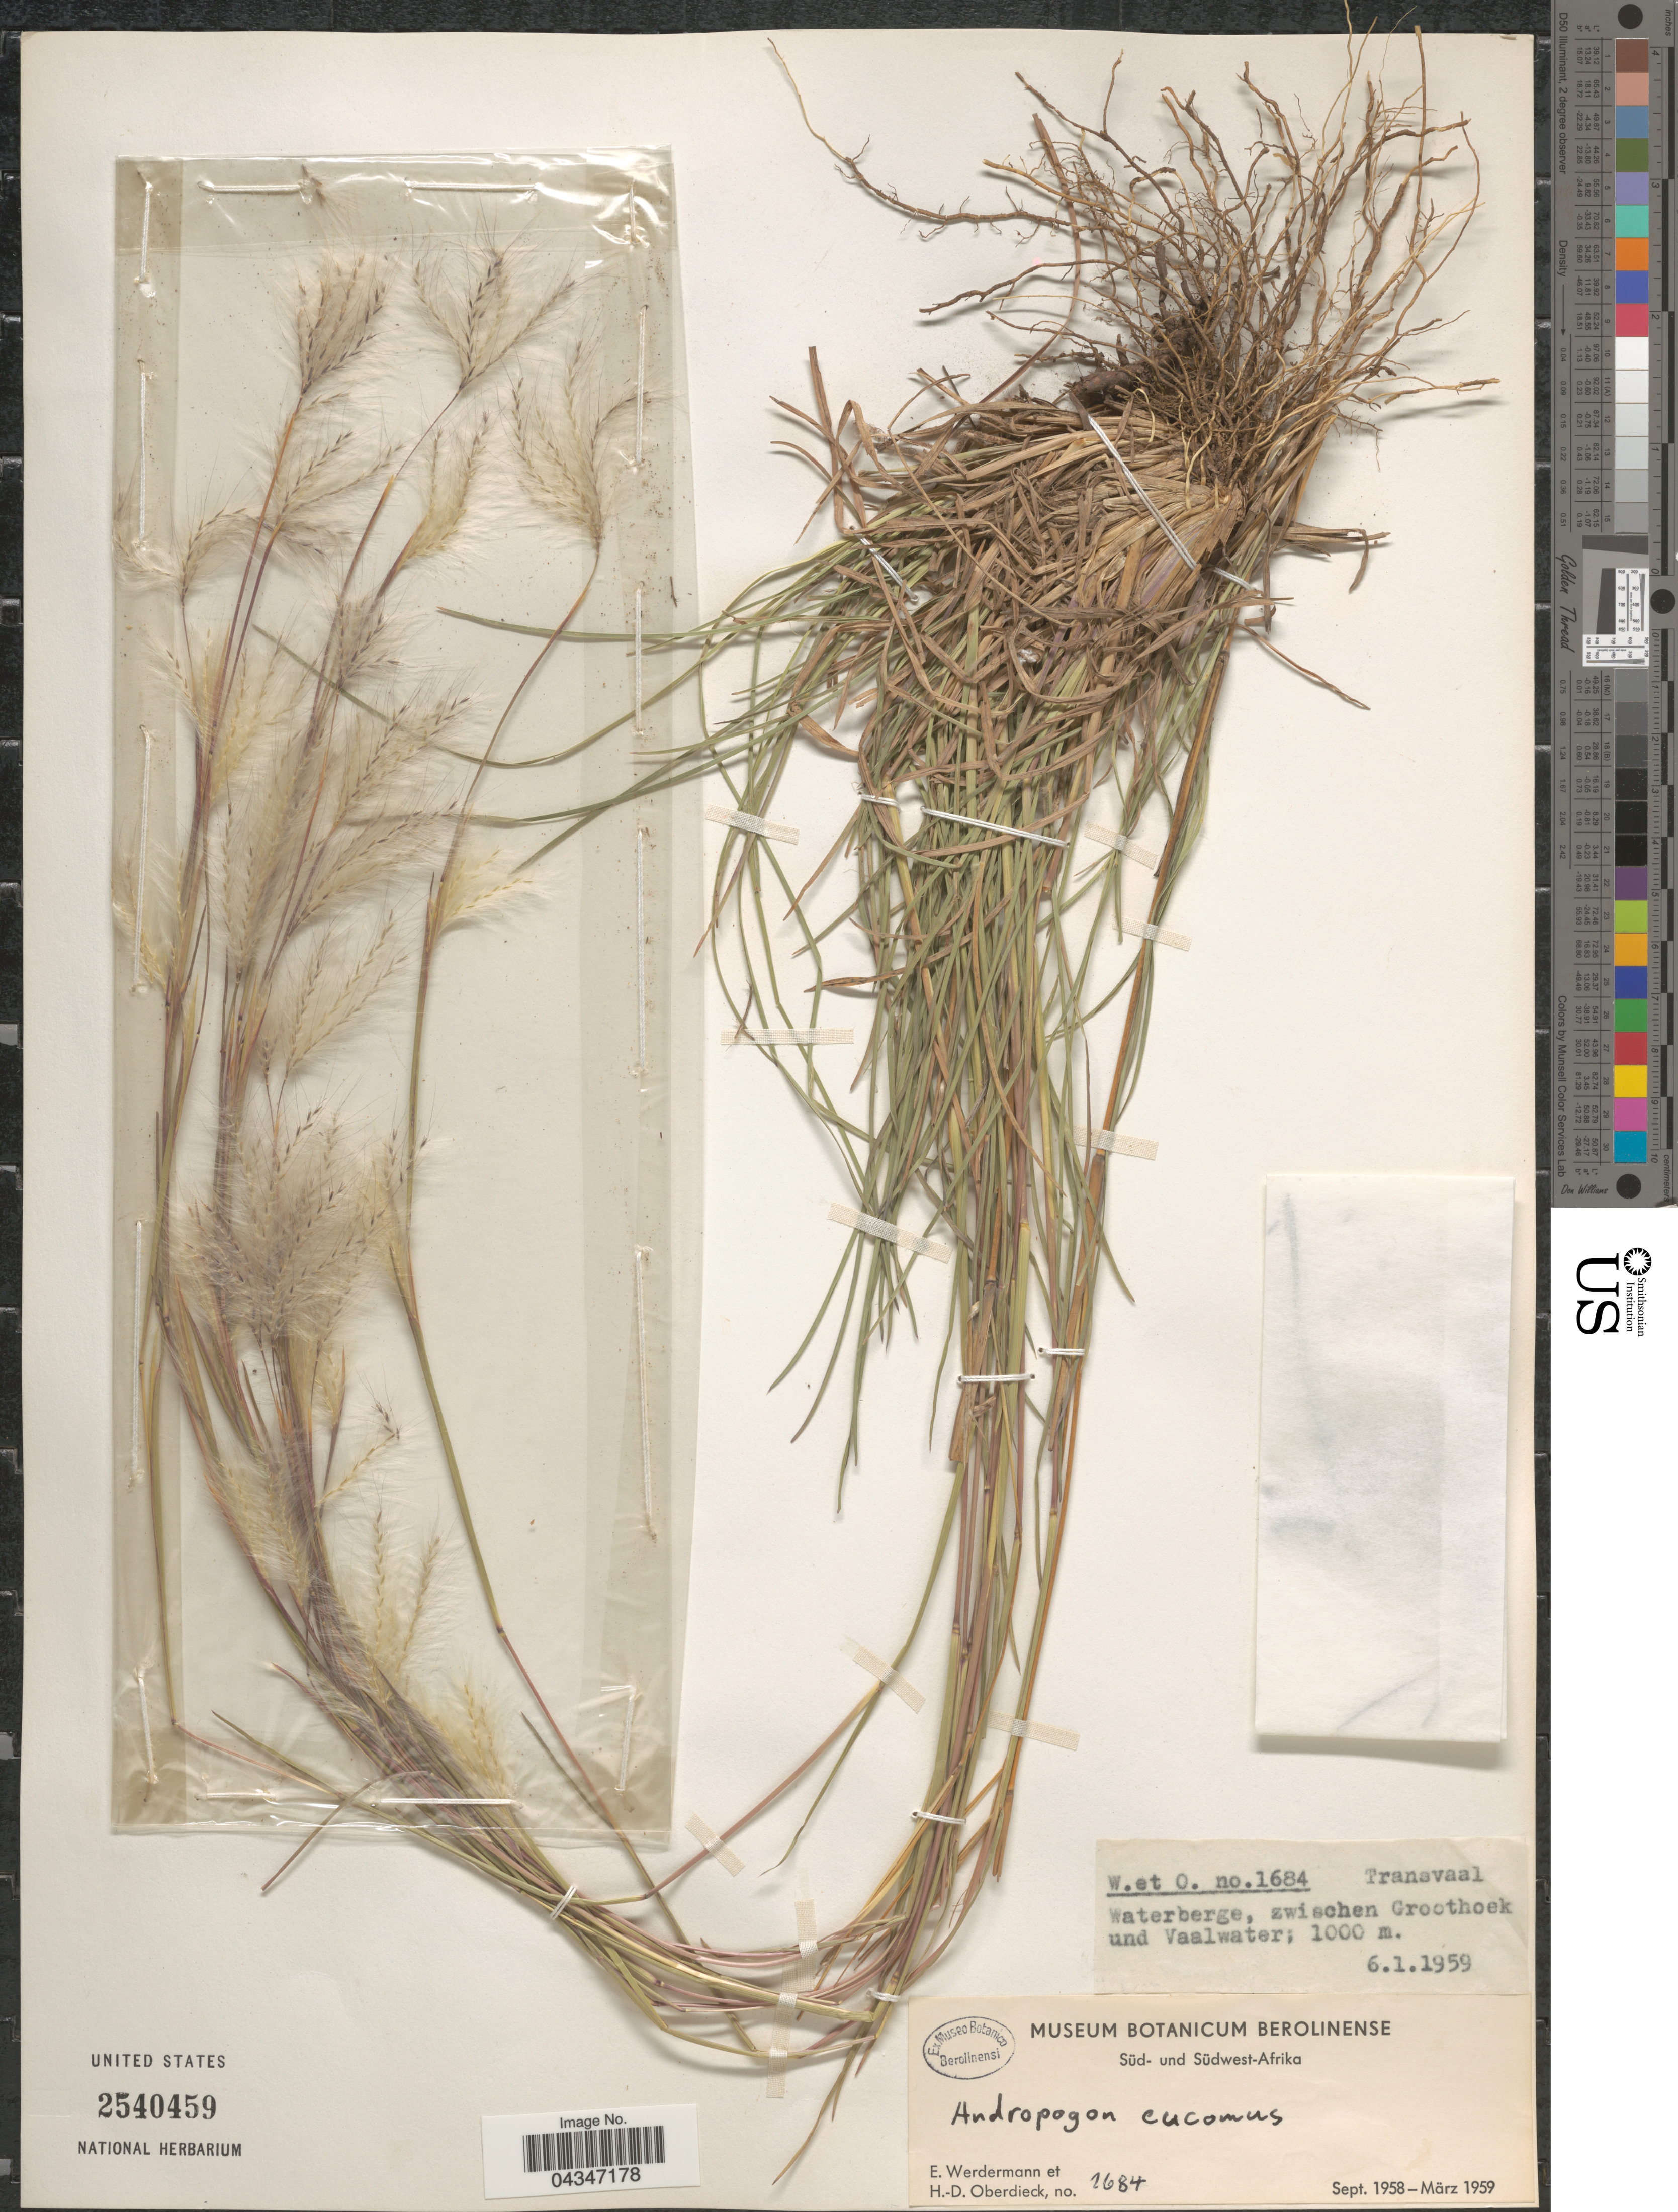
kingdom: Plantae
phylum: Tracheophyta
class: Liliopsida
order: Poales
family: Poaceae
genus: Andropogon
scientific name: Andropogon eucomus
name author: Nees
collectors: E. Werdermann & H. Oberdieck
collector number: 1684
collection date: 1959-01-06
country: South Africa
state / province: Limpopo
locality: Transvaal. Waterberge, zwischen Groothoek und Vaalwater.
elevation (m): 1000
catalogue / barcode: US 2540459